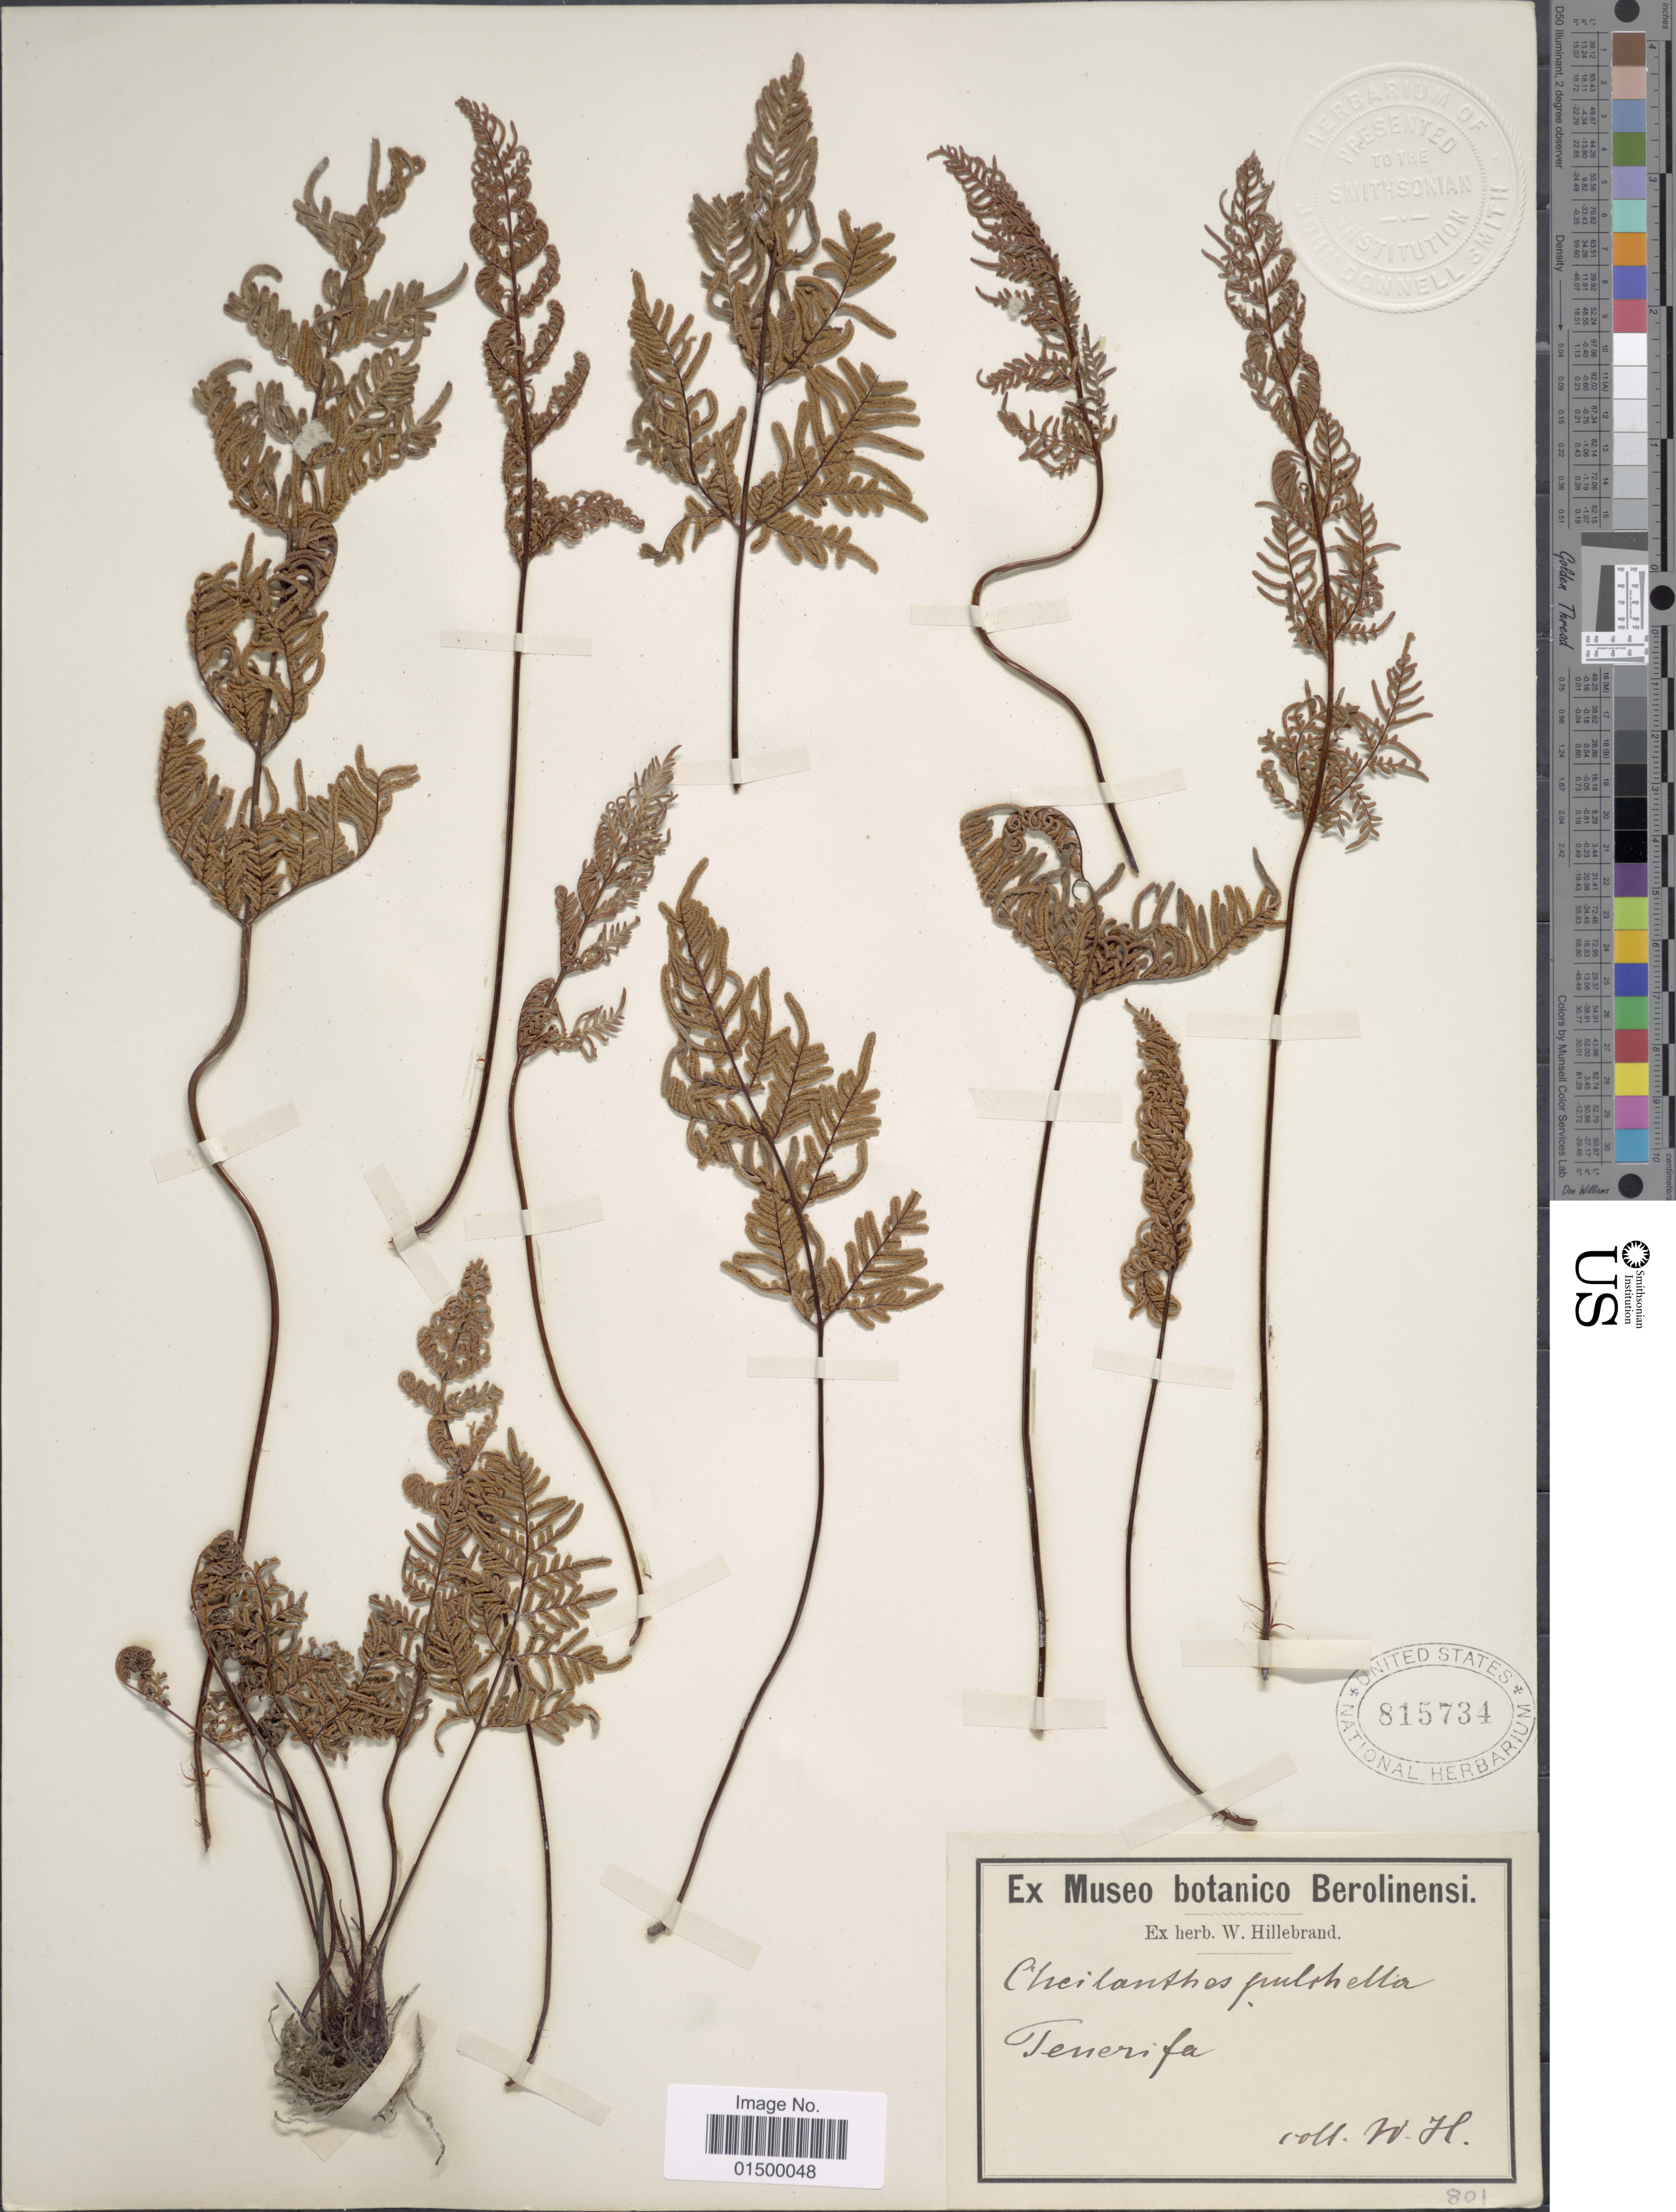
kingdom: Plantae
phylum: Tracheophyta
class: Polypodiopsida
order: Polypodiales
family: Pteridaceae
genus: Cheilanthes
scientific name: Cheilanthes pulchella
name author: Bory ex Willd.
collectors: W. Hillebrand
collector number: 801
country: Spain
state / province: Canarias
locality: Tenerifa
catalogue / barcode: US 815734